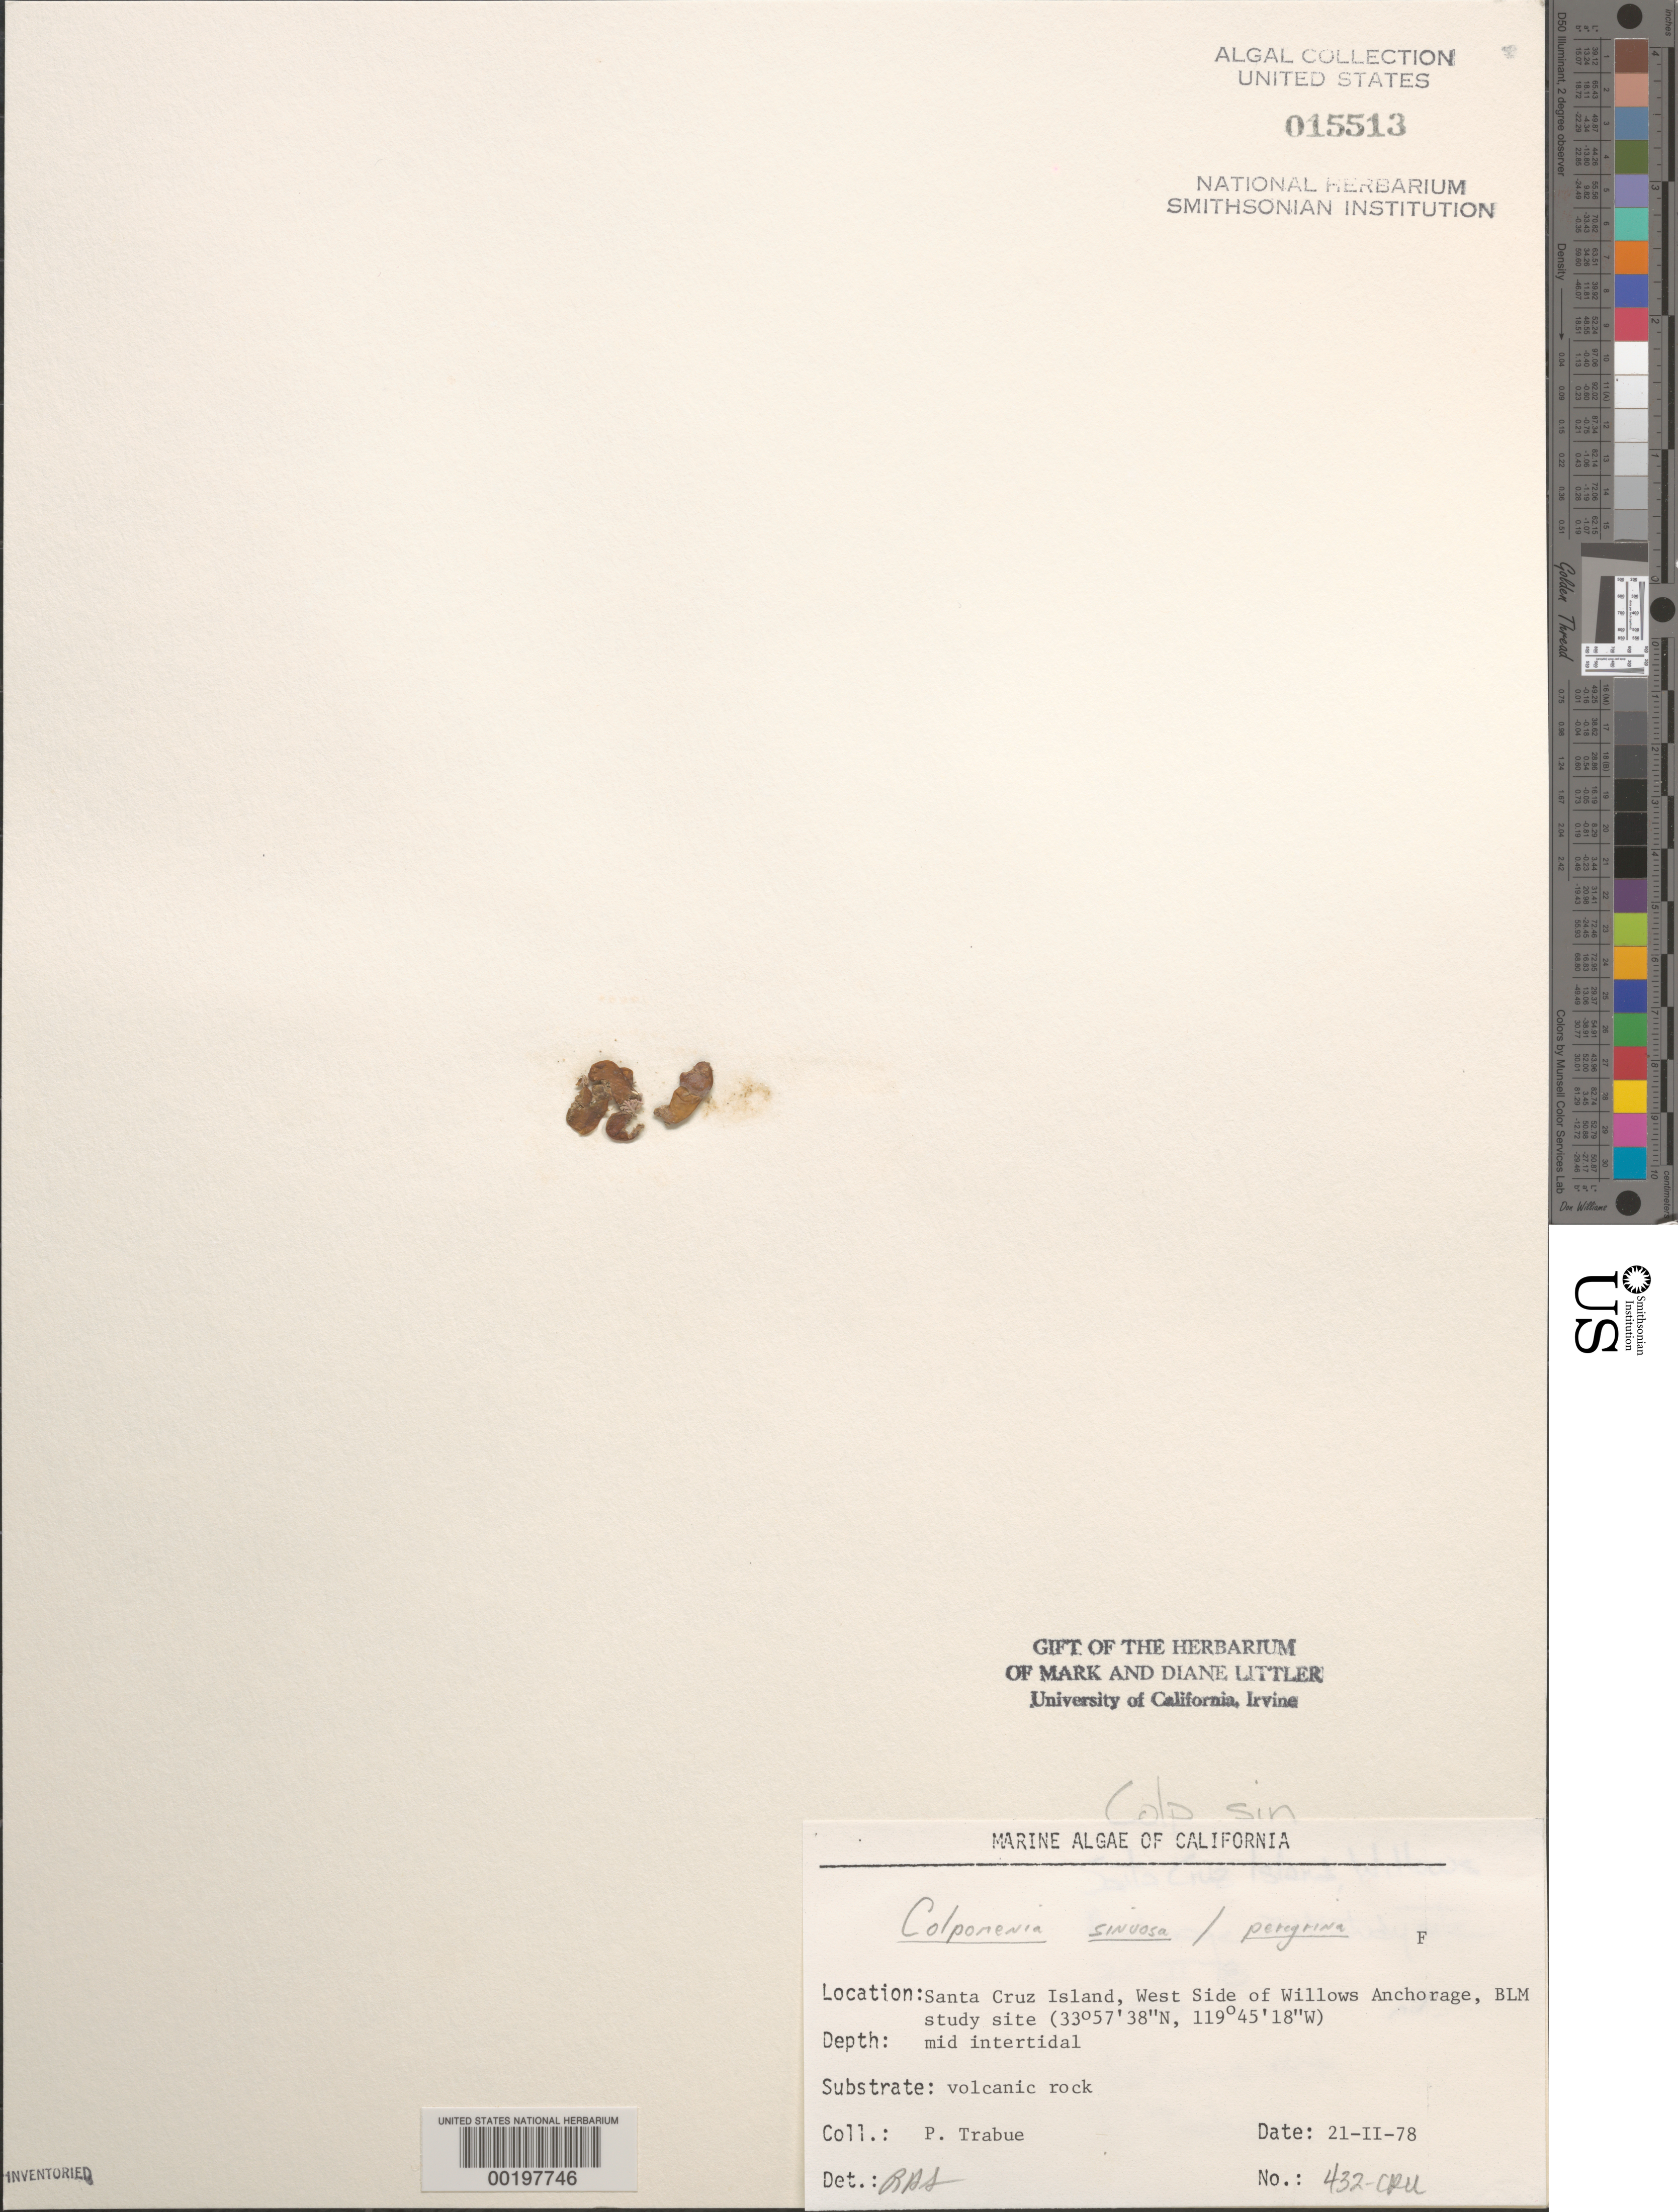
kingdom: Chromista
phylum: Ochrophyta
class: Phaeophyceae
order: Scytosiphonales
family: Scytosiphonaceae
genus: Colpomenia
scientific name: Colpomenia sinuosa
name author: (K. Mert. ex Roth) Derbes & Solier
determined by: Sims, Robert H.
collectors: P. J. Trabue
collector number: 432-cru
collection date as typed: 21 Feb 1978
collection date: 1978-02-21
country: United States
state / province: California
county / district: Santa Barbara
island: Santa Cruz Island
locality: Willows Anchorage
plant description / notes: BLM-SOCALBIGHT Rocky Intertidal Survey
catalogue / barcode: US 15513